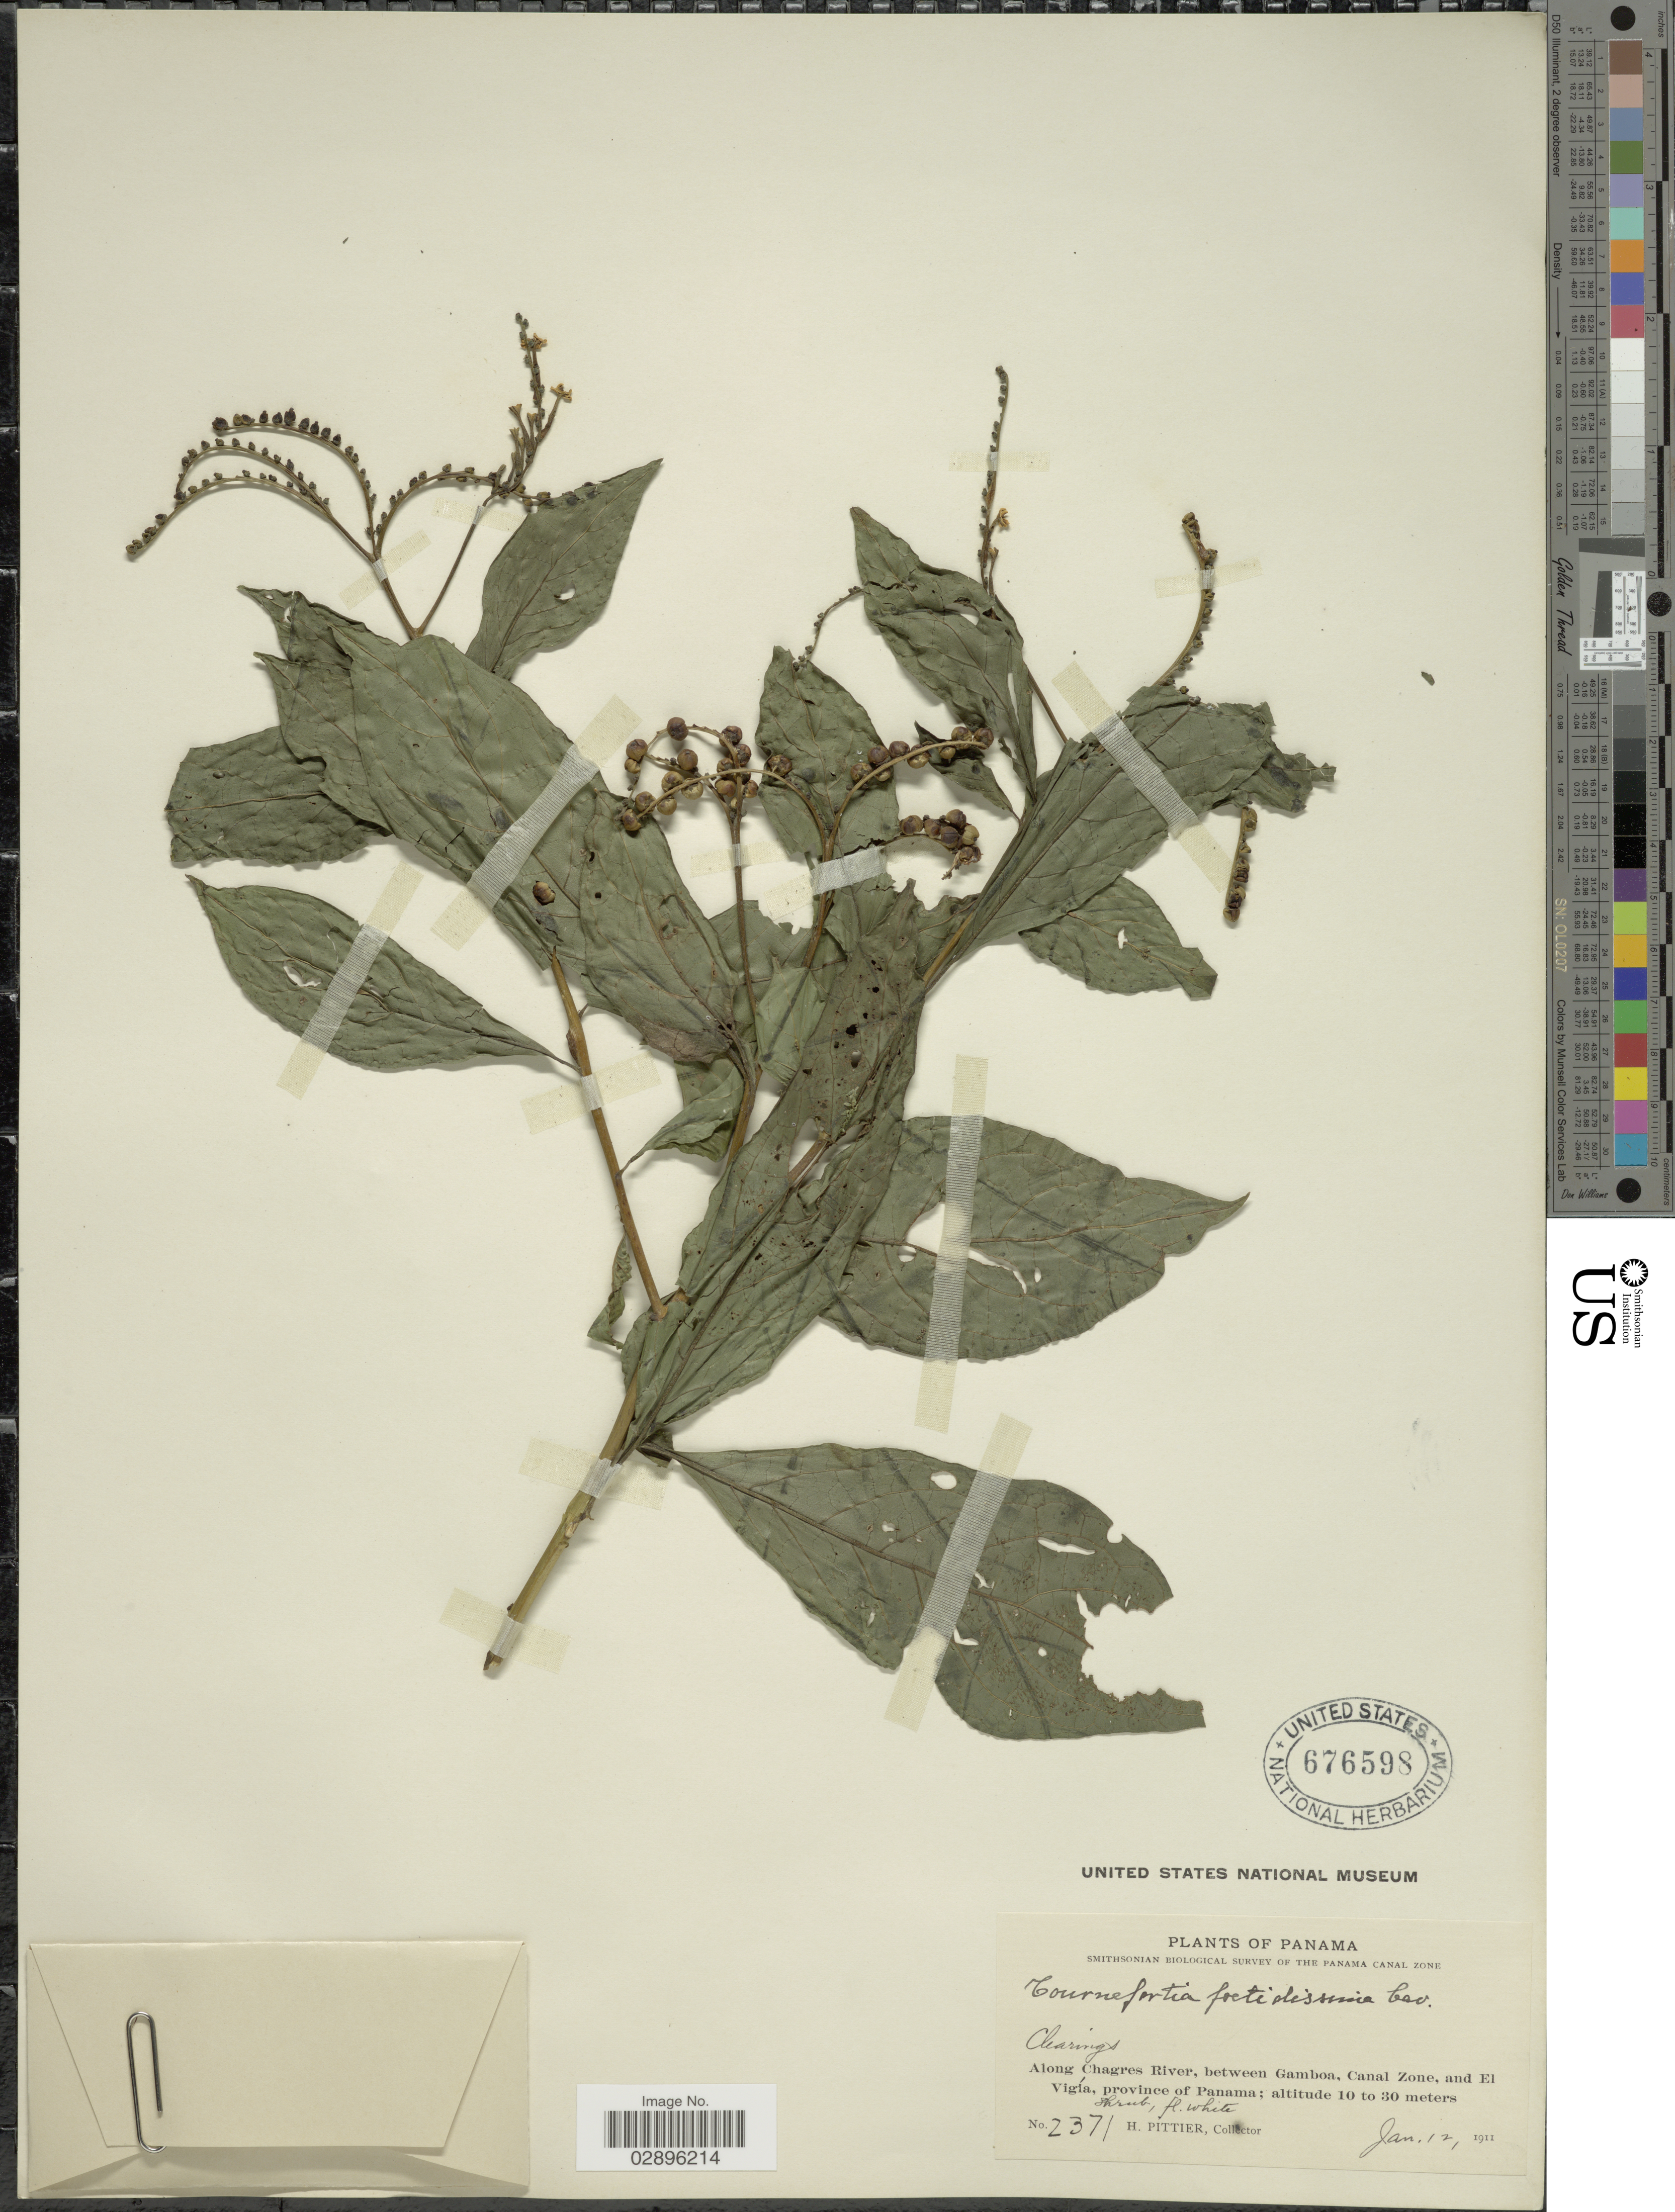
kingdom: Plantae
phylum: Tracheophyta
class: Magnoliopsida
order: Boraginales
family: Heliotropiaceae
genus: Tournefortia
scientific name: Tournefortia angustiflora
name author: Ruiz & Pav.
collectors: H. F. Pittier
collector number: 2371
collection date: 1911-01-12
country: Panama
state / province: Colón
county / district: Canal Zone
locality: Along Chagres River, between Gamboa, Canal Zone, and El Vigía.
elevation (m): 10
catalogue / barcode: US 676598